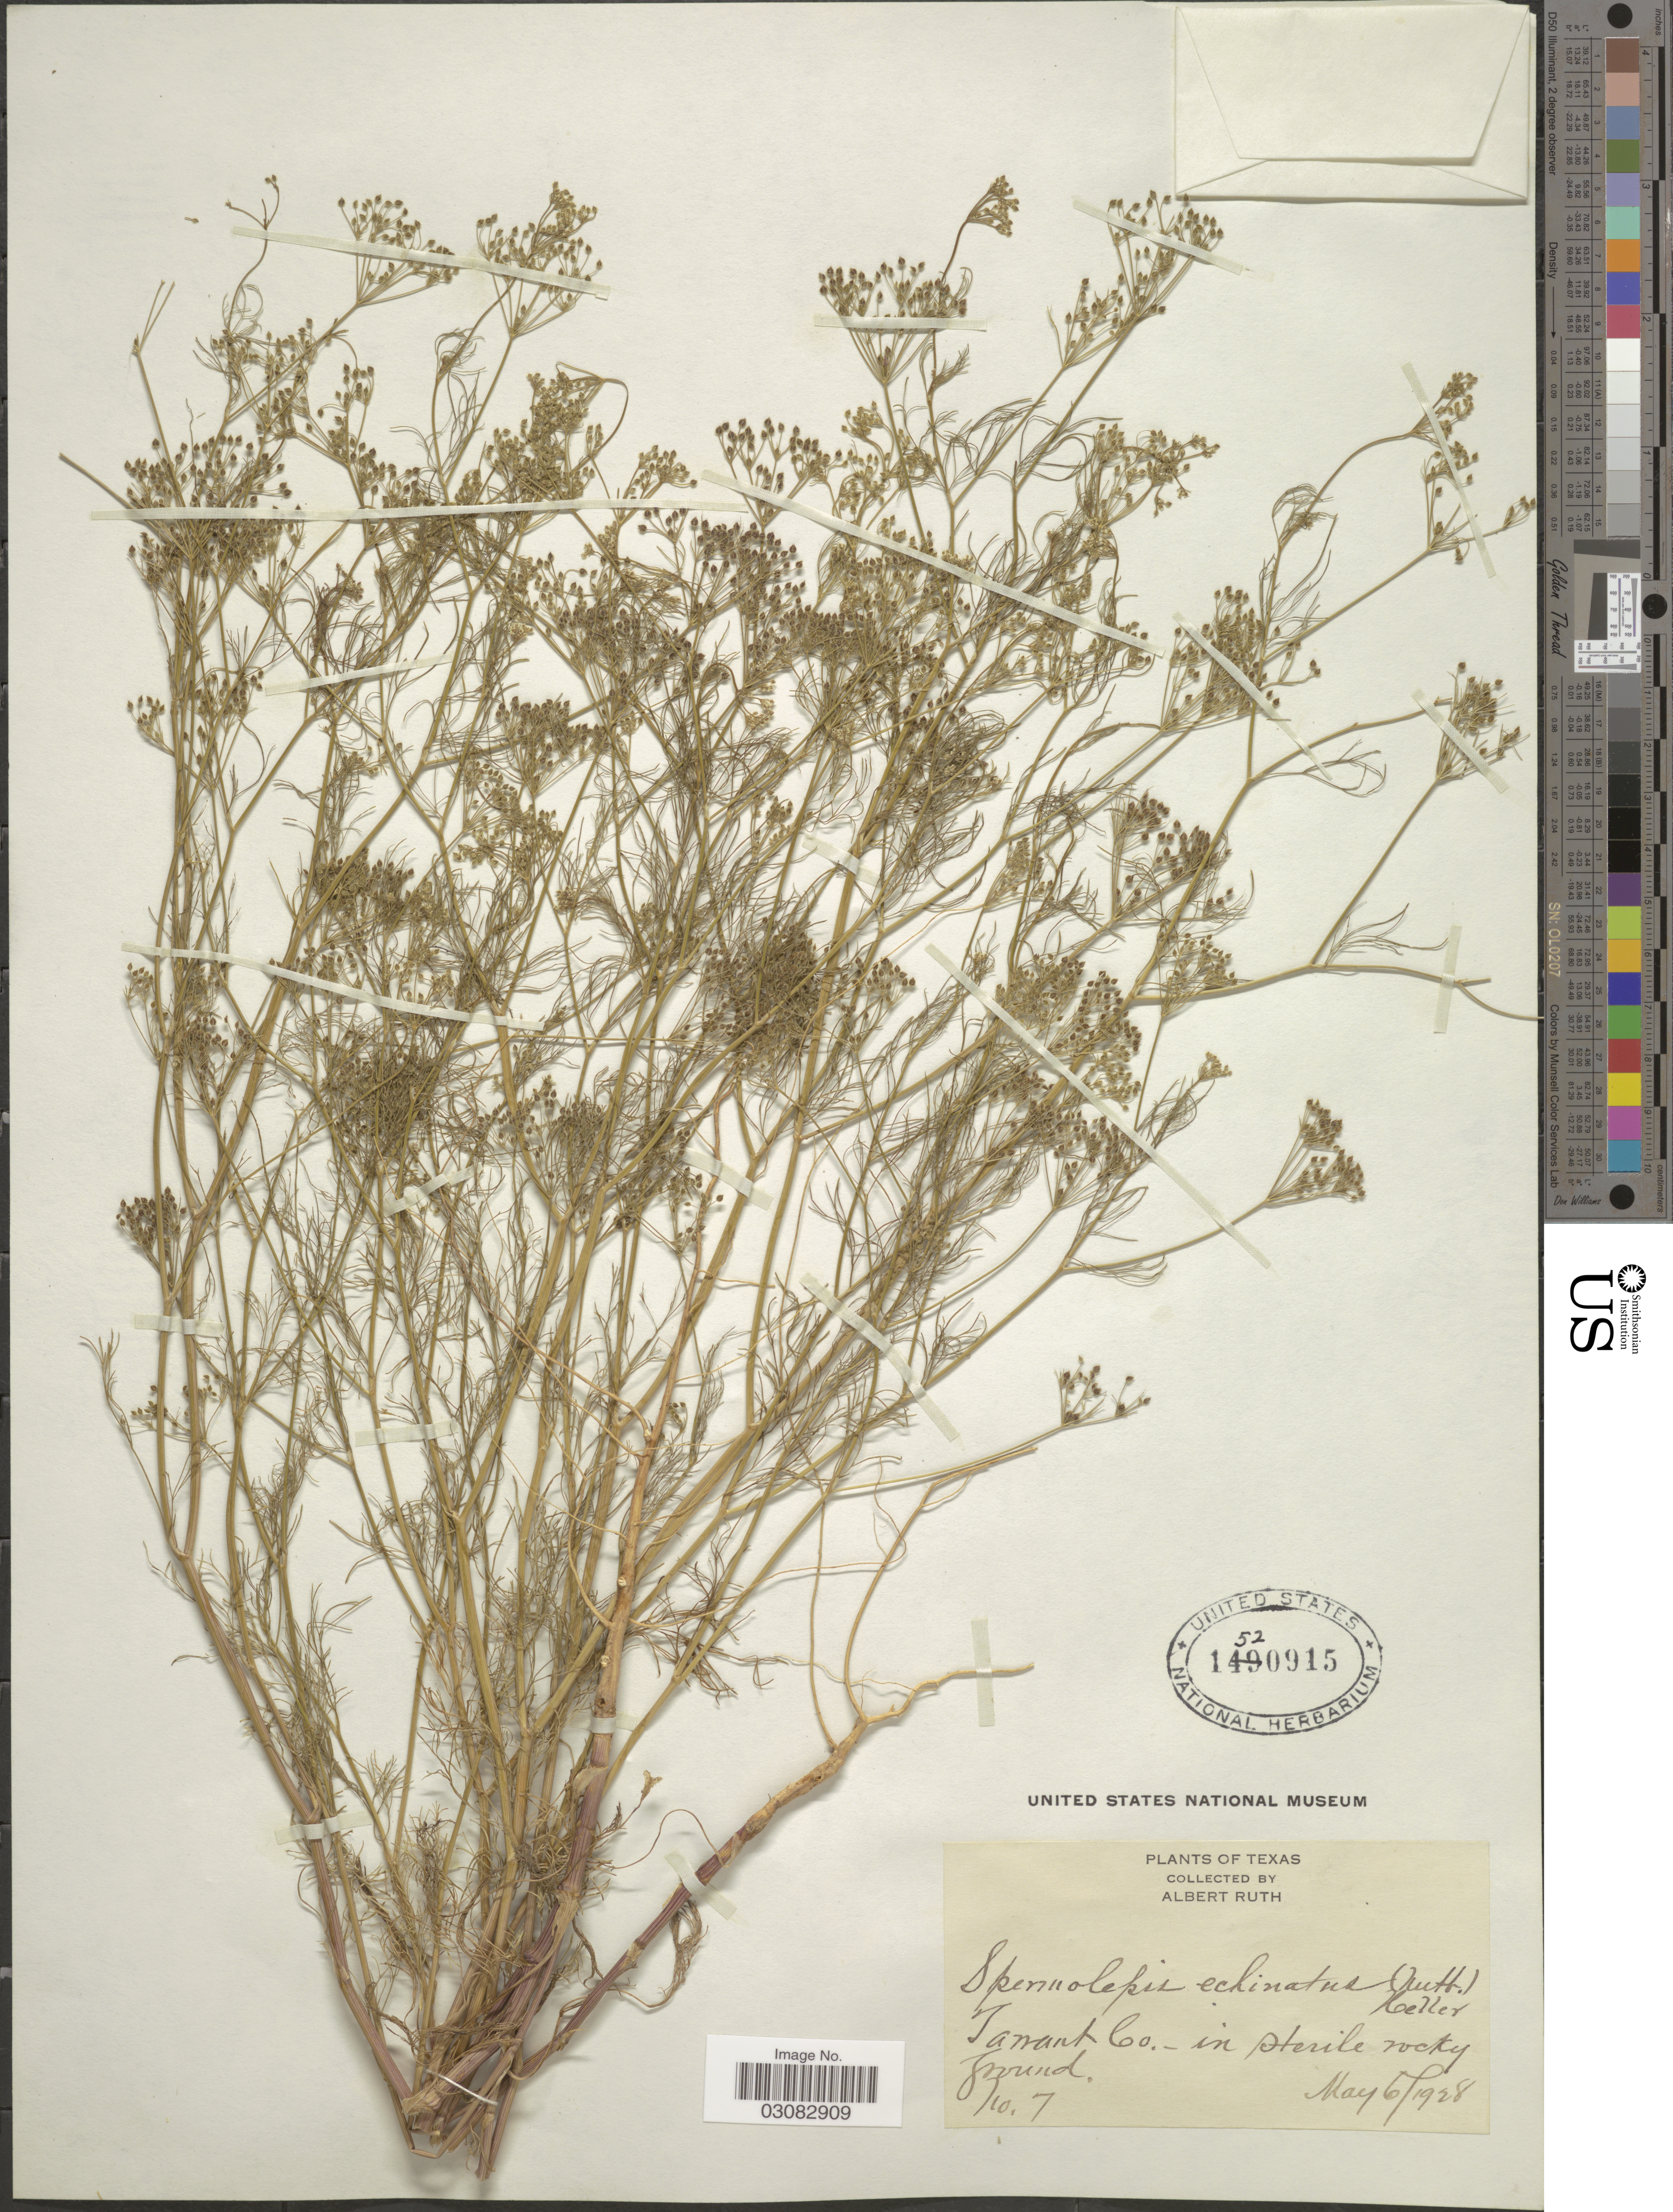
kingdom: Plantae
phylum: Tracheophyta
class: Magnoliopsida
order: Apiales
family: Apiaceae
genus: Spermolepis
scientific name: Spermolepis echinata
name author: (Nutt. ex DC.) A. Heller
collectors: A. Ruth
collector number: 7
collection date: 1928-05-06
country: United States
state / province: Texas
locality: Tarrant Co.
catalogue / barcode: US 1520915